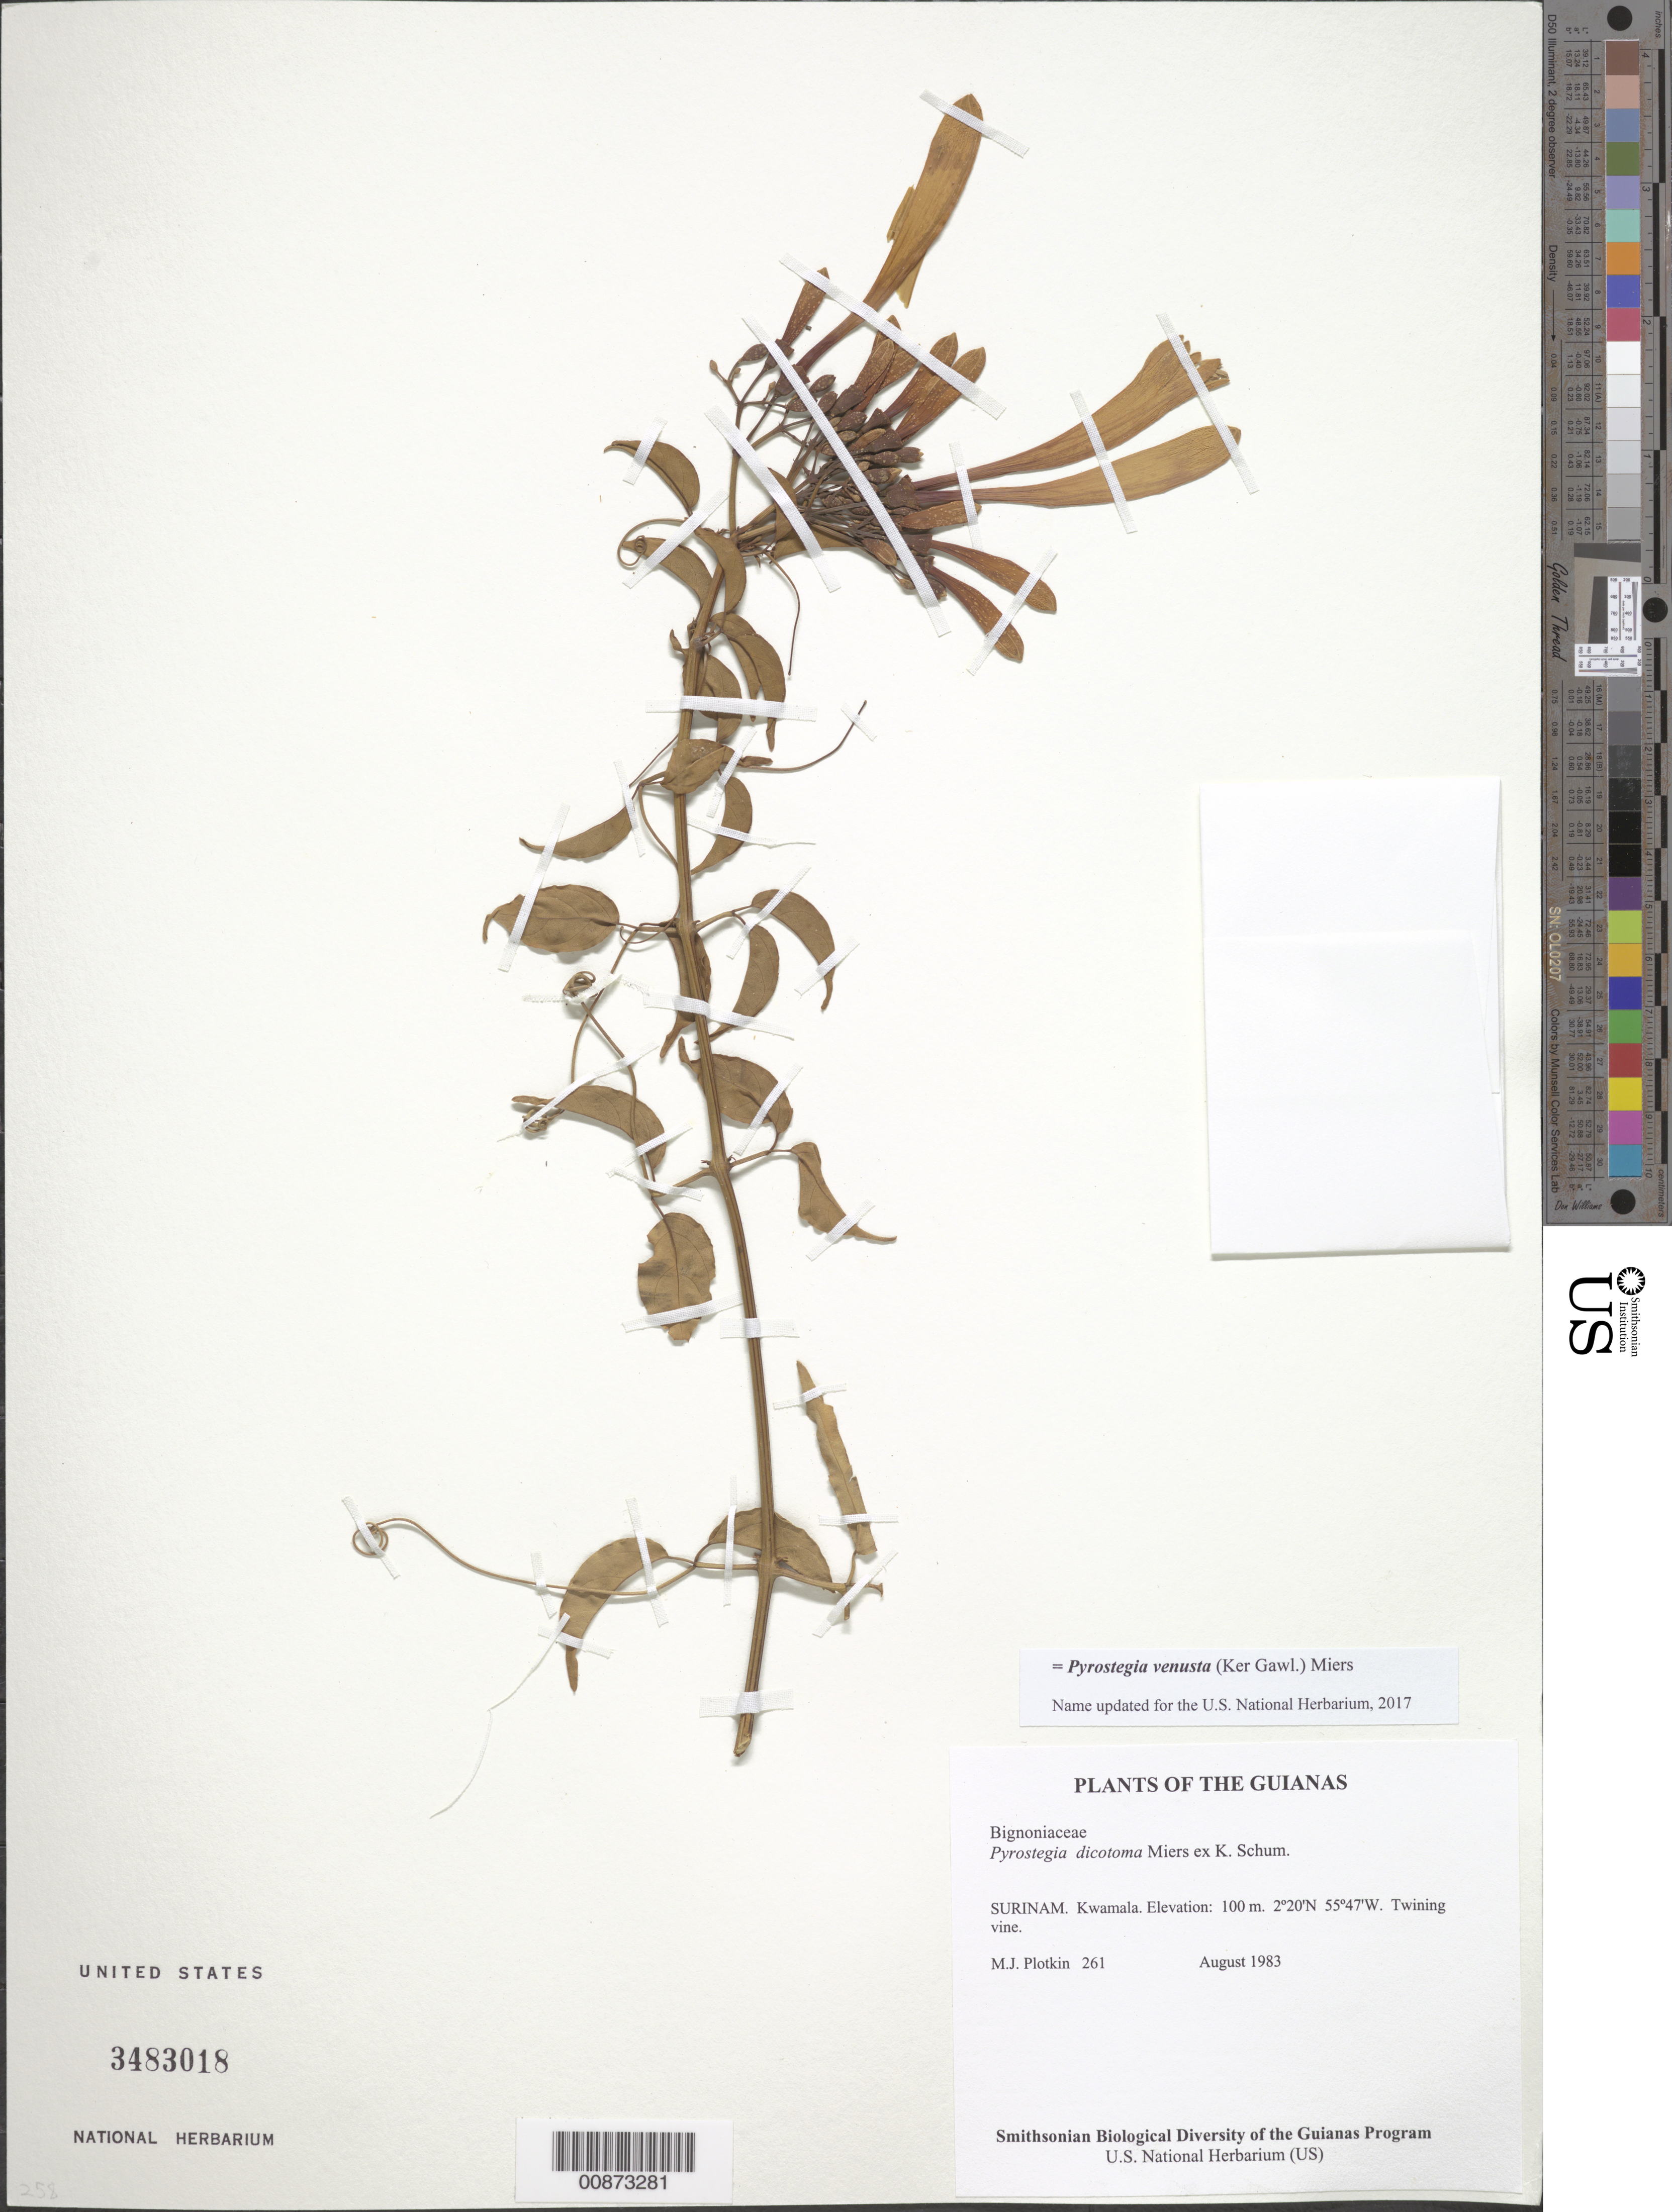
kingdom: Plantae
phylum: Tracheophyta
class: Magnoliopsida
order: Lamiales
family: Bignoniaceae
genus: Pyrostegia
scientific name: Pyrostegia venusta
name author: (Ker Gawl.) Miers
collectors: M. Plotkin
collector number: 261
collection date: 1983-08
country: Suriname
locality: The Guianas. Surinam. Kwamala.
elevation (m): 100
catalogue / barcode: US 3483018